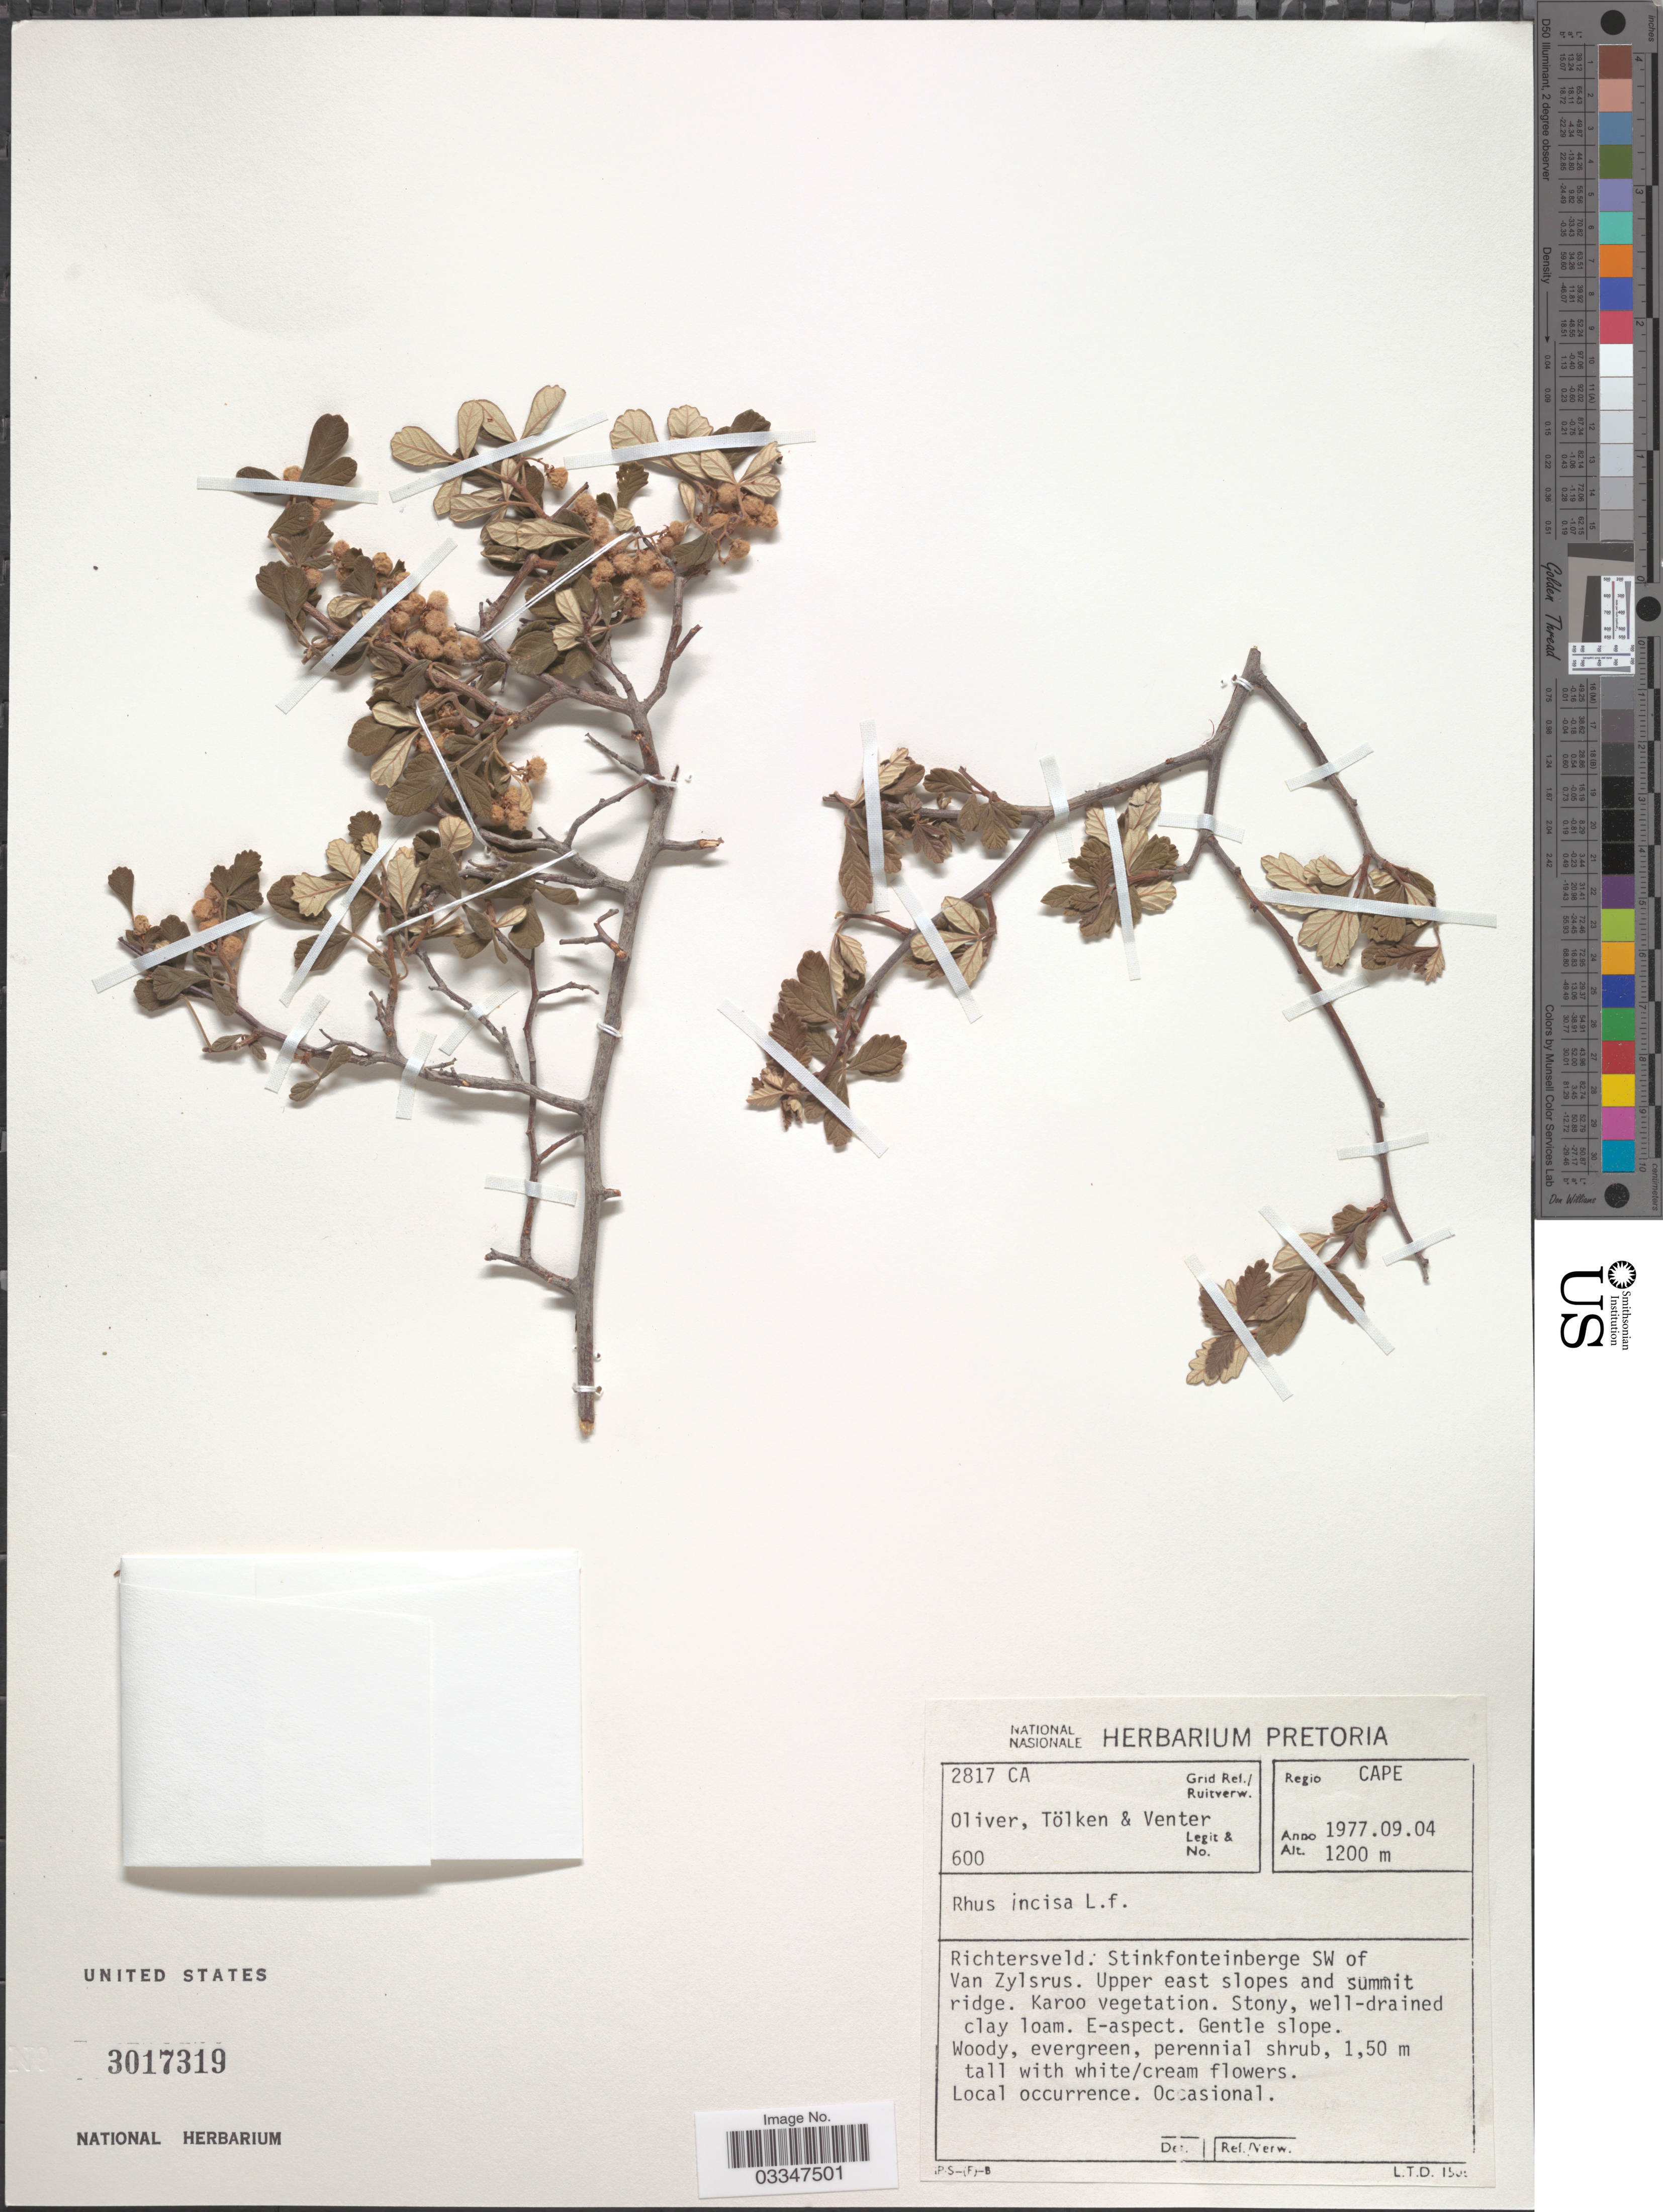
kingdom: Plantae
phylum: Tracheophyta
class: Magnoliopsida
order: Sapindales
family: Anacardiaceae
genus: Rhus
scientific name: Rhus incisa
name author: L. f.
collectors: Oliver, --, Tolken & -. Venter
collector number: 600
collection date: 1977-09-04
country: South Africa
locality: Regio Cape. Grid Ref./ Ruitverw. 2817 CA. Richtersveld: Stinkfonteinberge SW of Van Zylsrus. Upper east slopes and summit ridge. Karoo vegetation.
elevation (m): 1200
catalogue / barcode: US 3017319